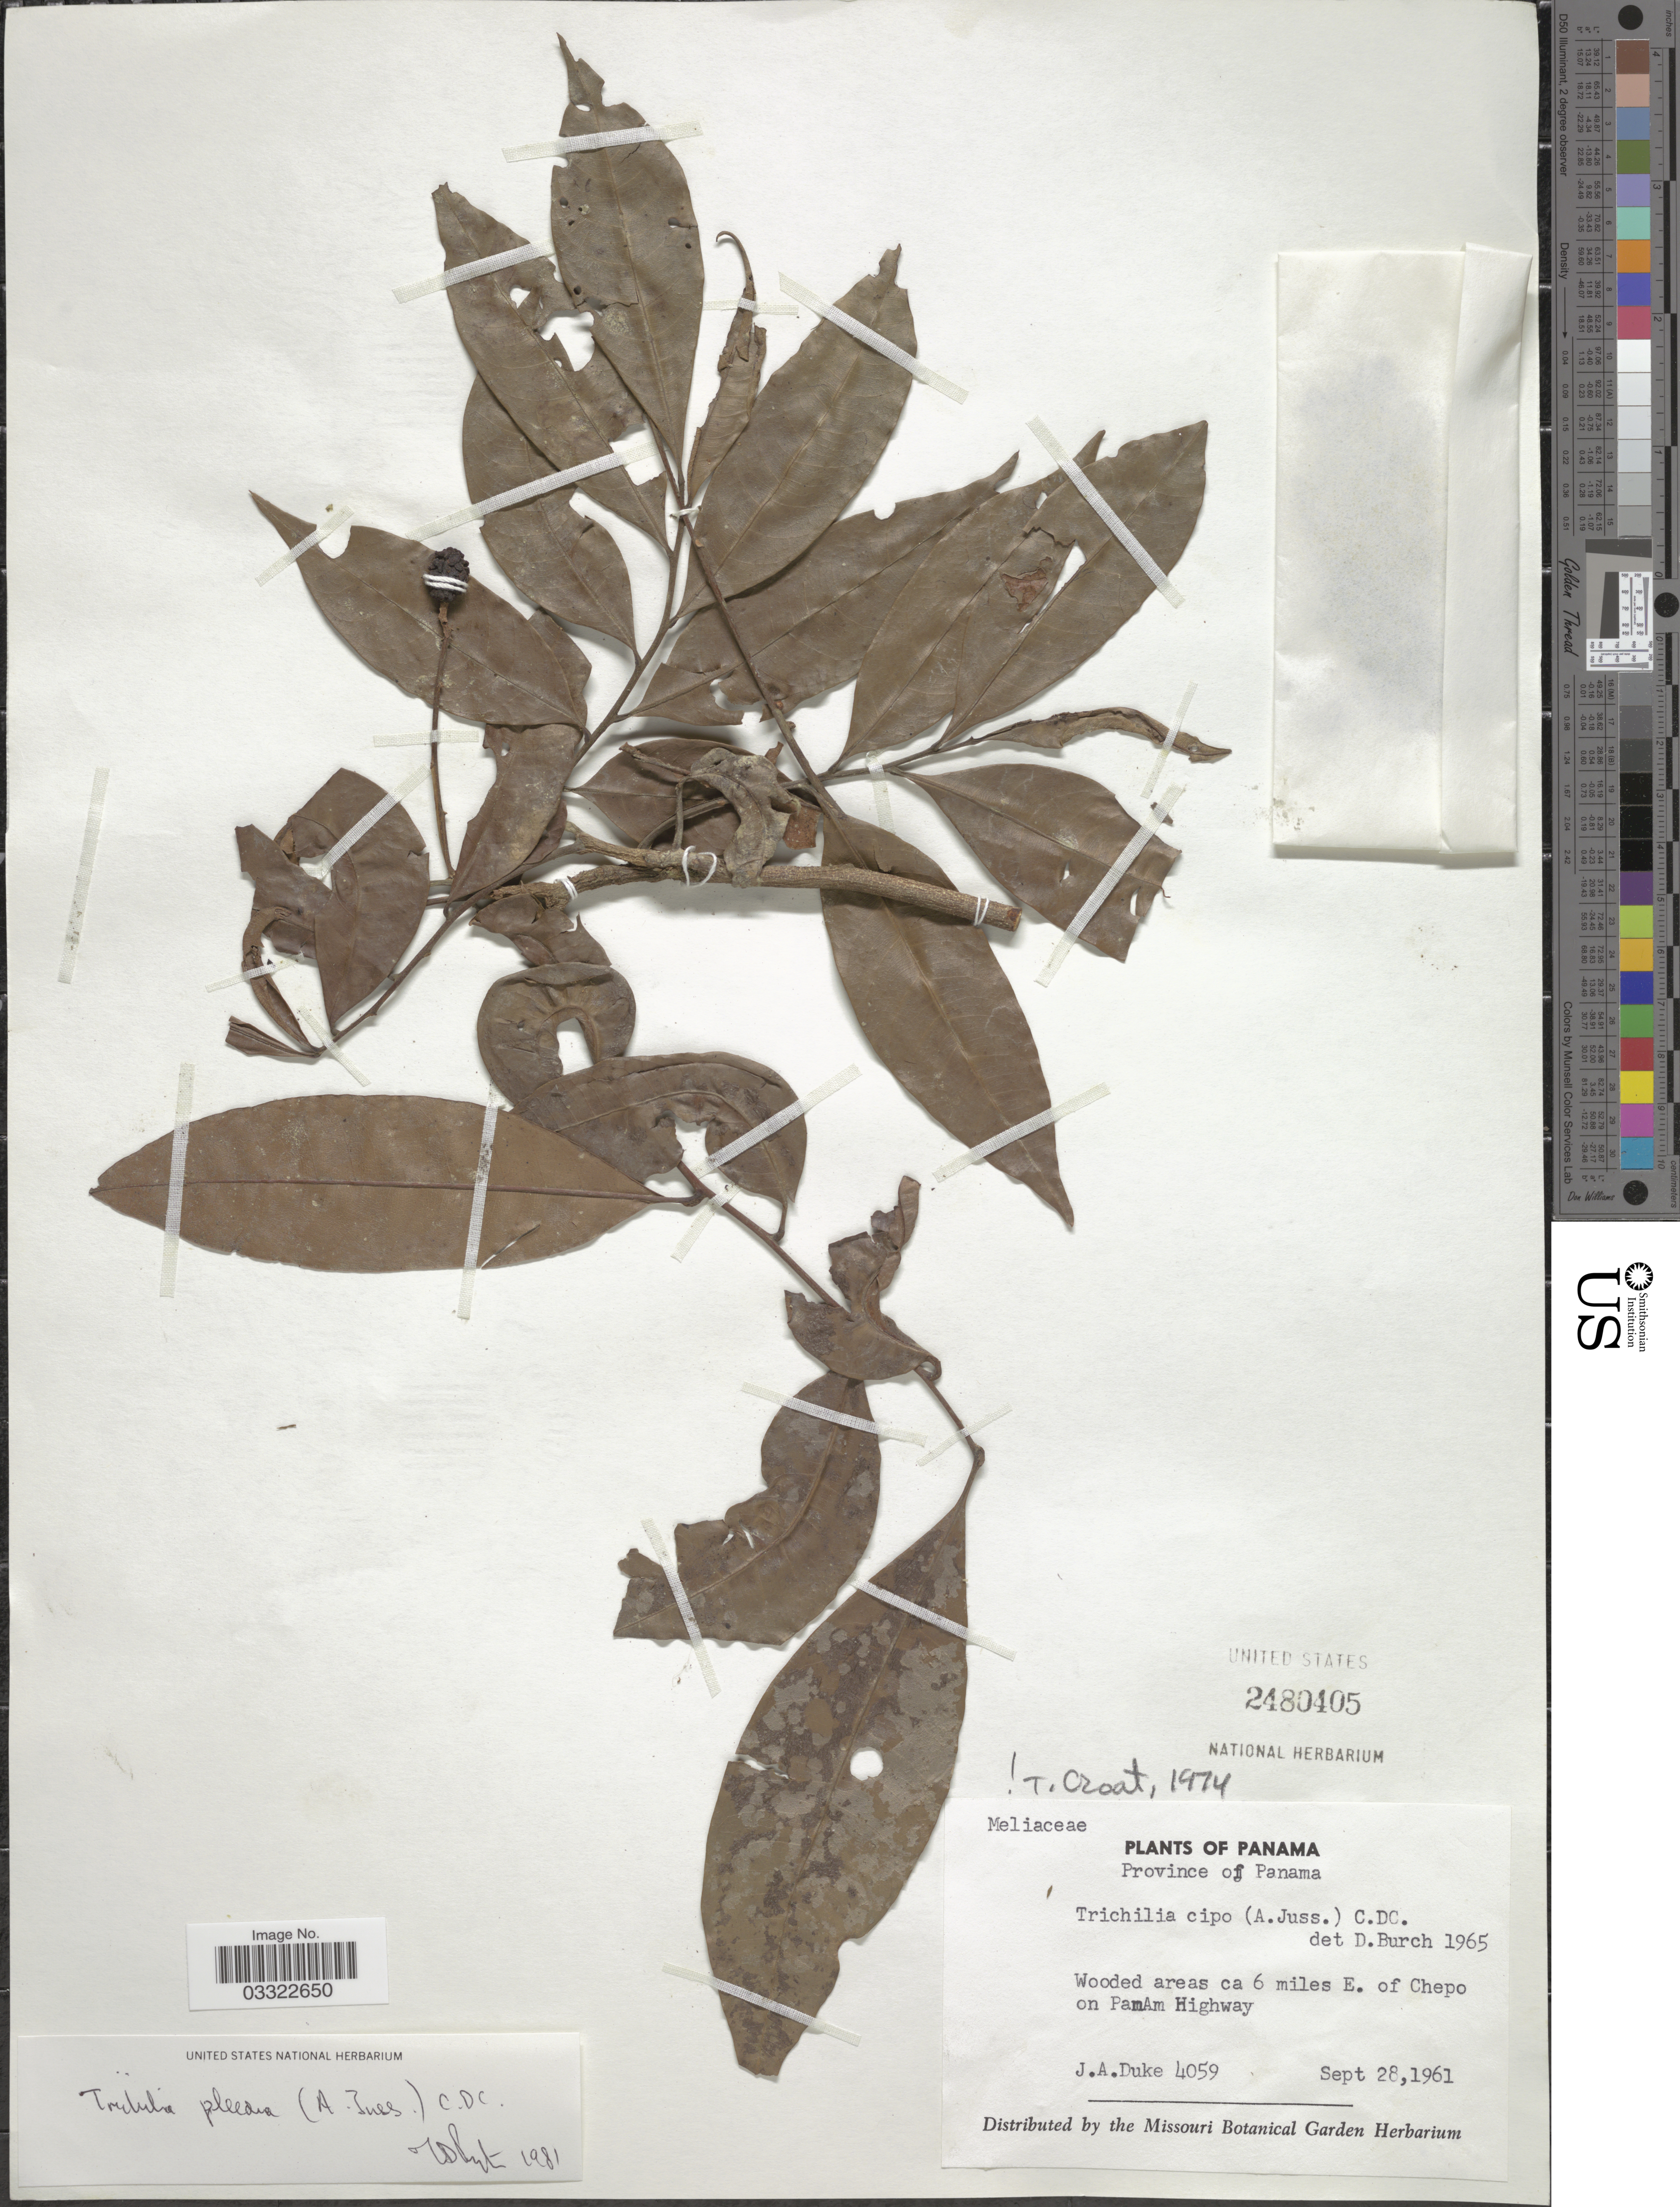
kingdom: Plantae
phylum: Tracheophyta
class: Magnoliopsida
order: Sapindales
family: Meliaceae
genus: Trichilia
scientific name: Trichilia pleeana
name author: (A. Juss.) C. DC.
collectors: J. A. Duke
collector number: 4059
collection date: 1961-09-28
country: Panama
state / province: Panamá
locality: Wooded areas ca 6 miles E. of Chepo on PanAm Highway.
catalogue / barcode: US 2480405